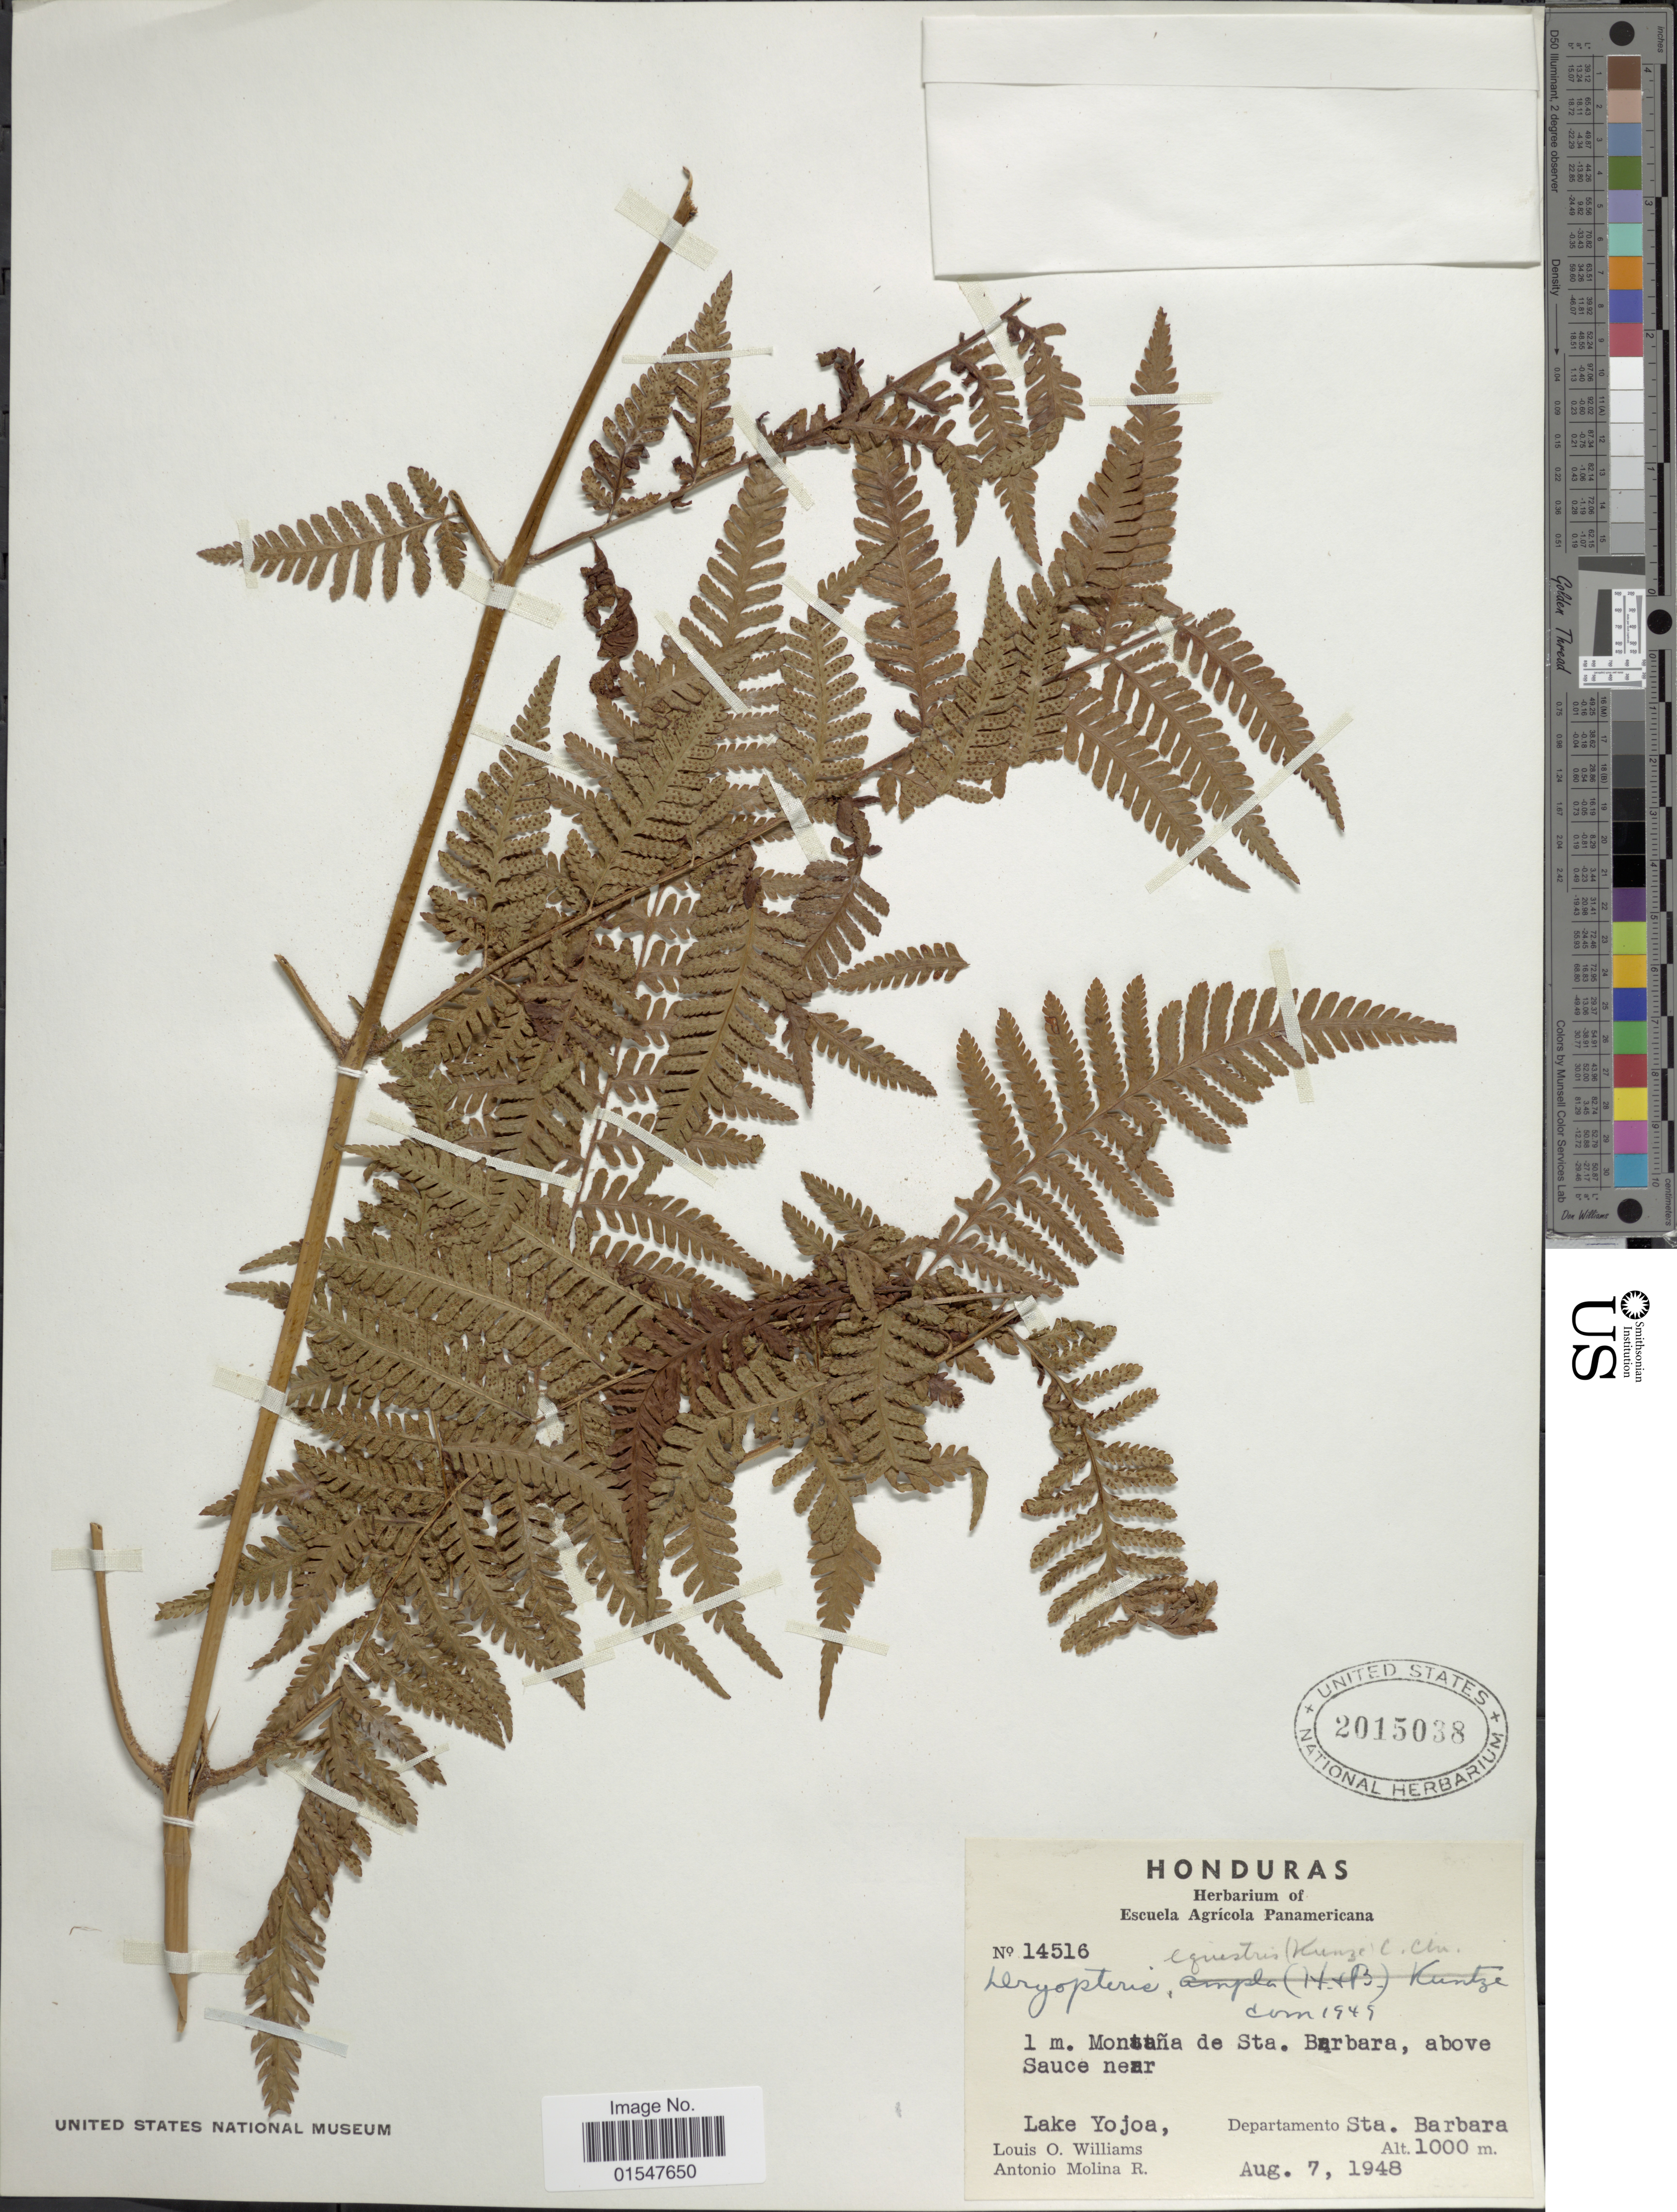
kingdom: Plantae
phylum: Tracheophyta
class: Polypodiopsida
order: Polypodiales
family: Dryopteridaceae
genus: Ctenitis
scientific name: Ctenitis equestris var. equestris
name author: (Kunze) Ching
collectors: L. O. Williams & A. R. Molina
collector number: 14516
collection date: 1948-08-07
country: Honduras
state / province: Santa Bárbara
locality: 1 m. Montana de Sta. Barbara, above Sauce near lake Yojoa, Departamento Sta. Barbara.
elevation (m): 1000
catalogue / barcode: US 2015038